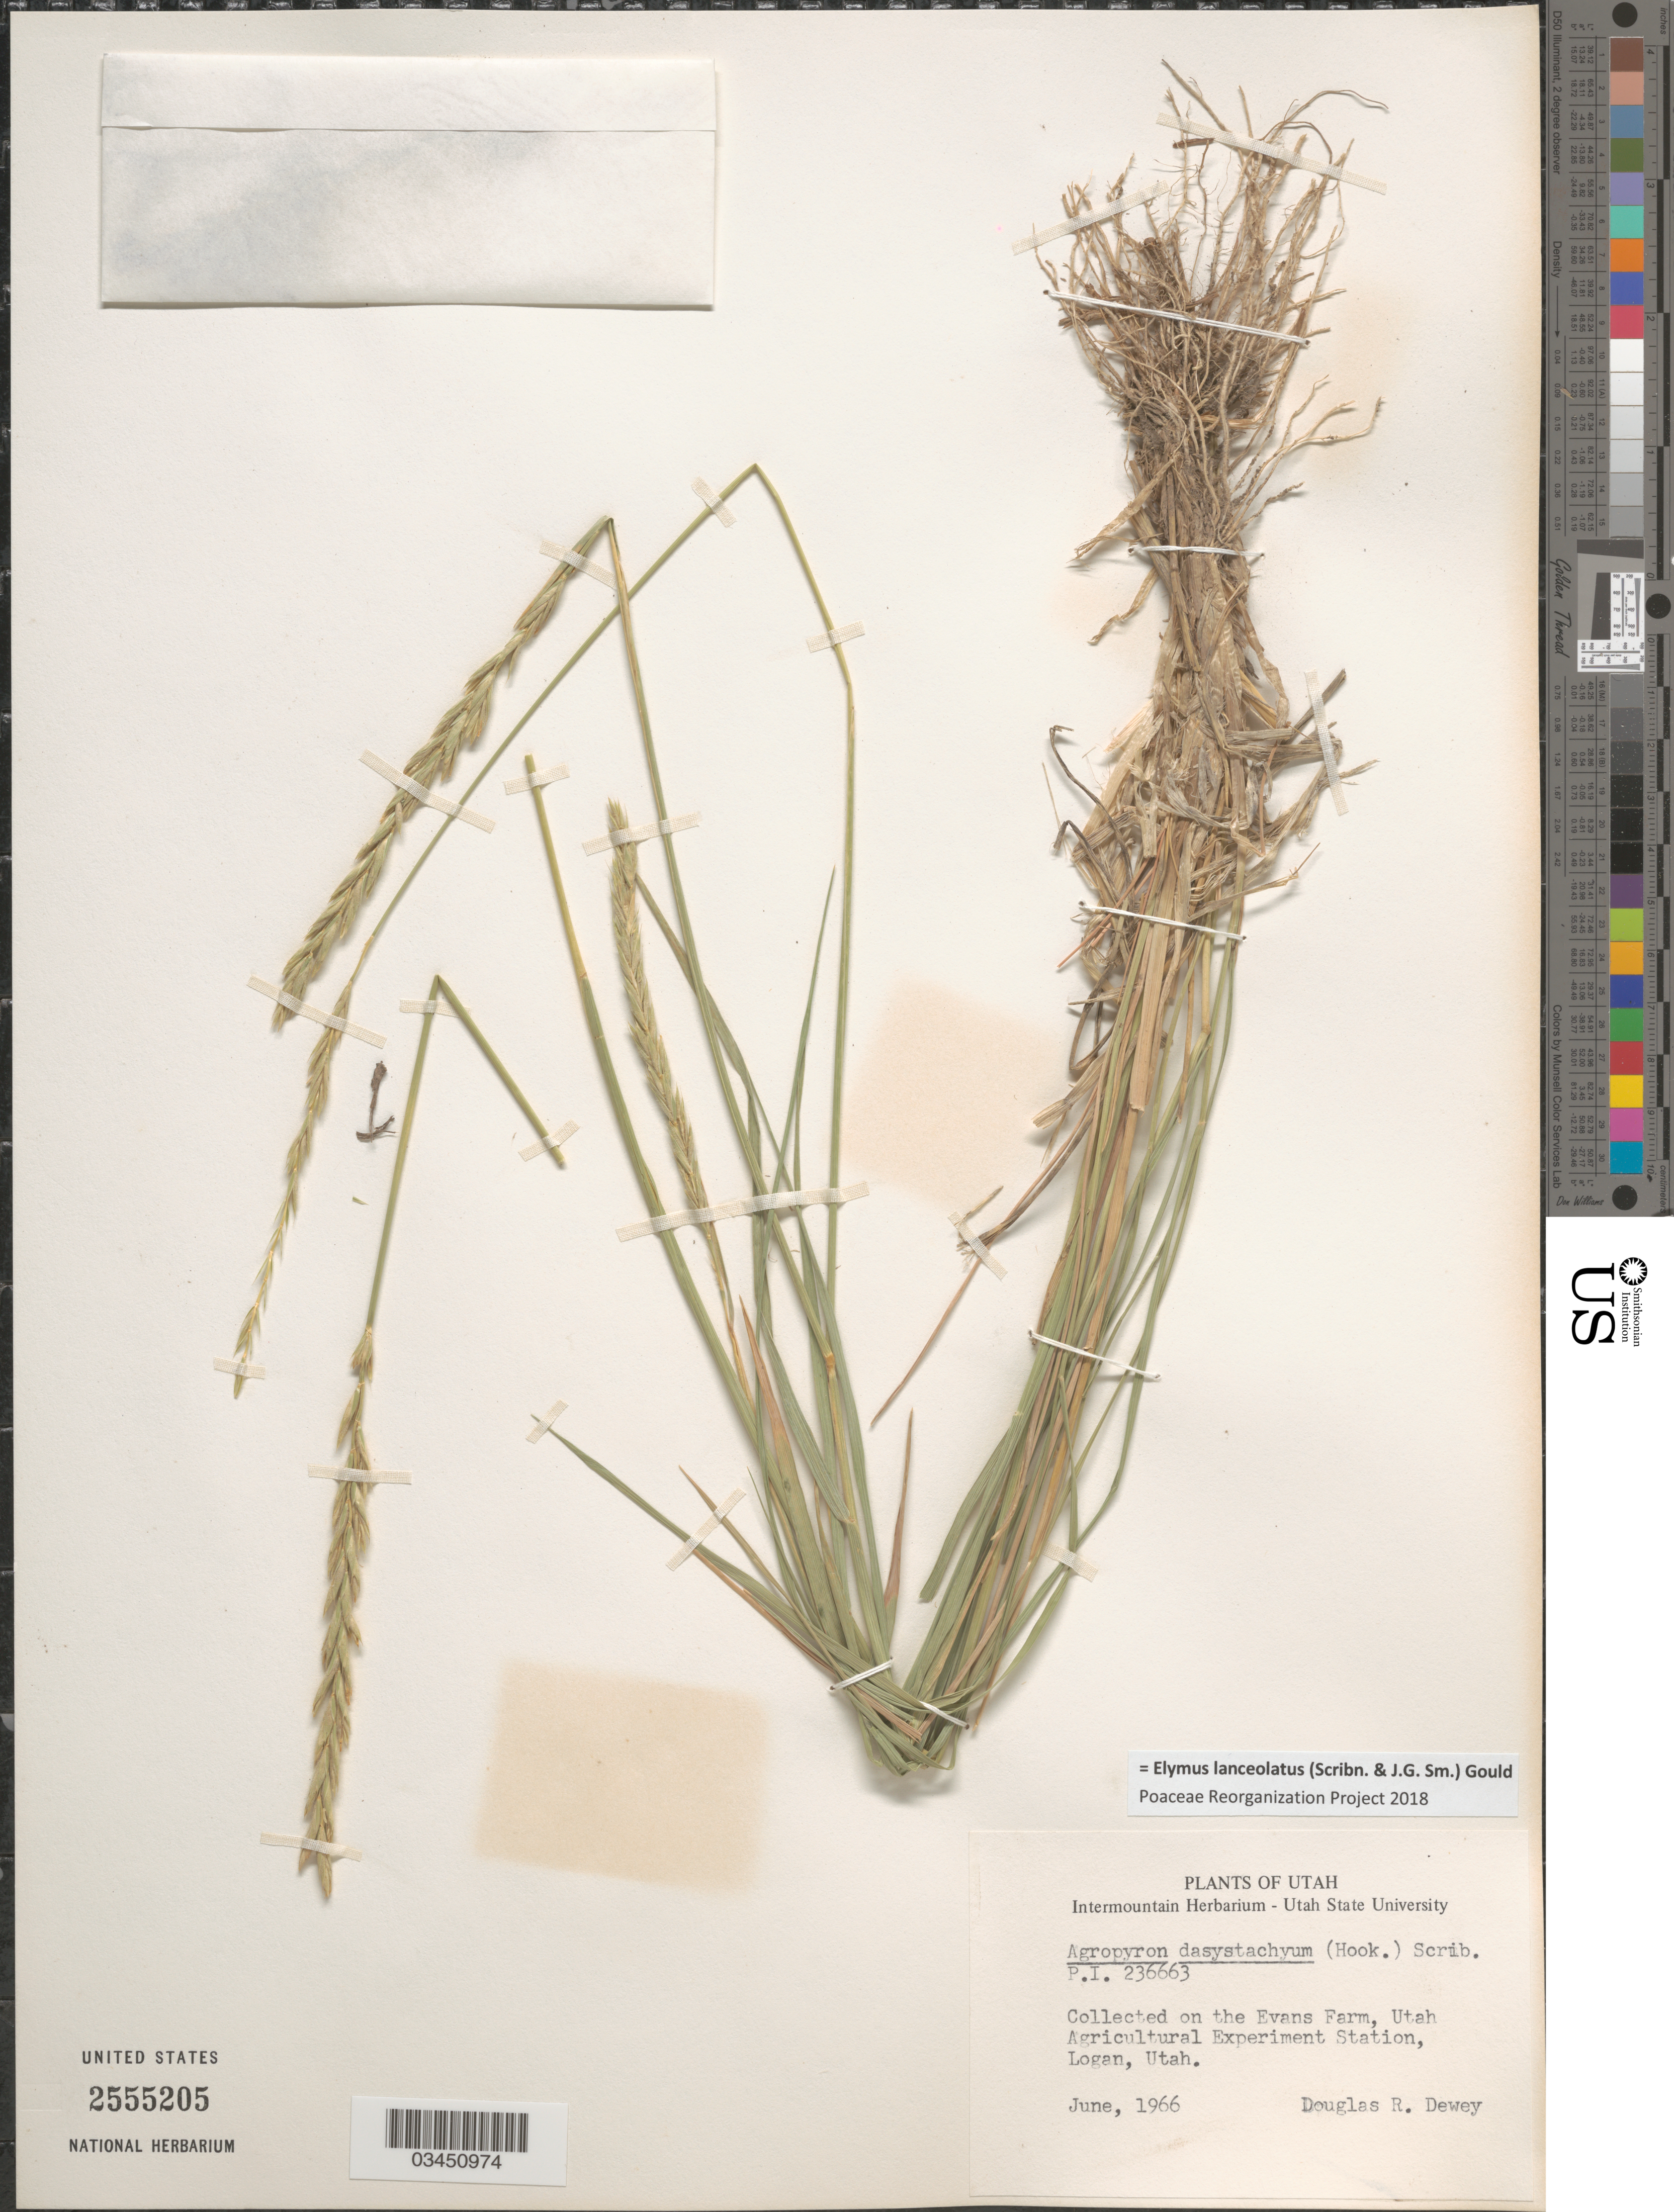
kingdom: Plantae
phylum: Tracheophyta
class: Liliopsida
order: Poales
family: Poaceae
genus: Elymus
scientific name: Elymus lanceolatus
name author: (Scribn. & J.G. Sm.) Gould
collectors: D. Dewey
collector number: PI236663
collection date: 1966-06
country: United States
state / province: Utah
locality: On the Evans Farm, Utah Agricultural Experiment Station, Logan.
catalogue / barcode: US 2555205